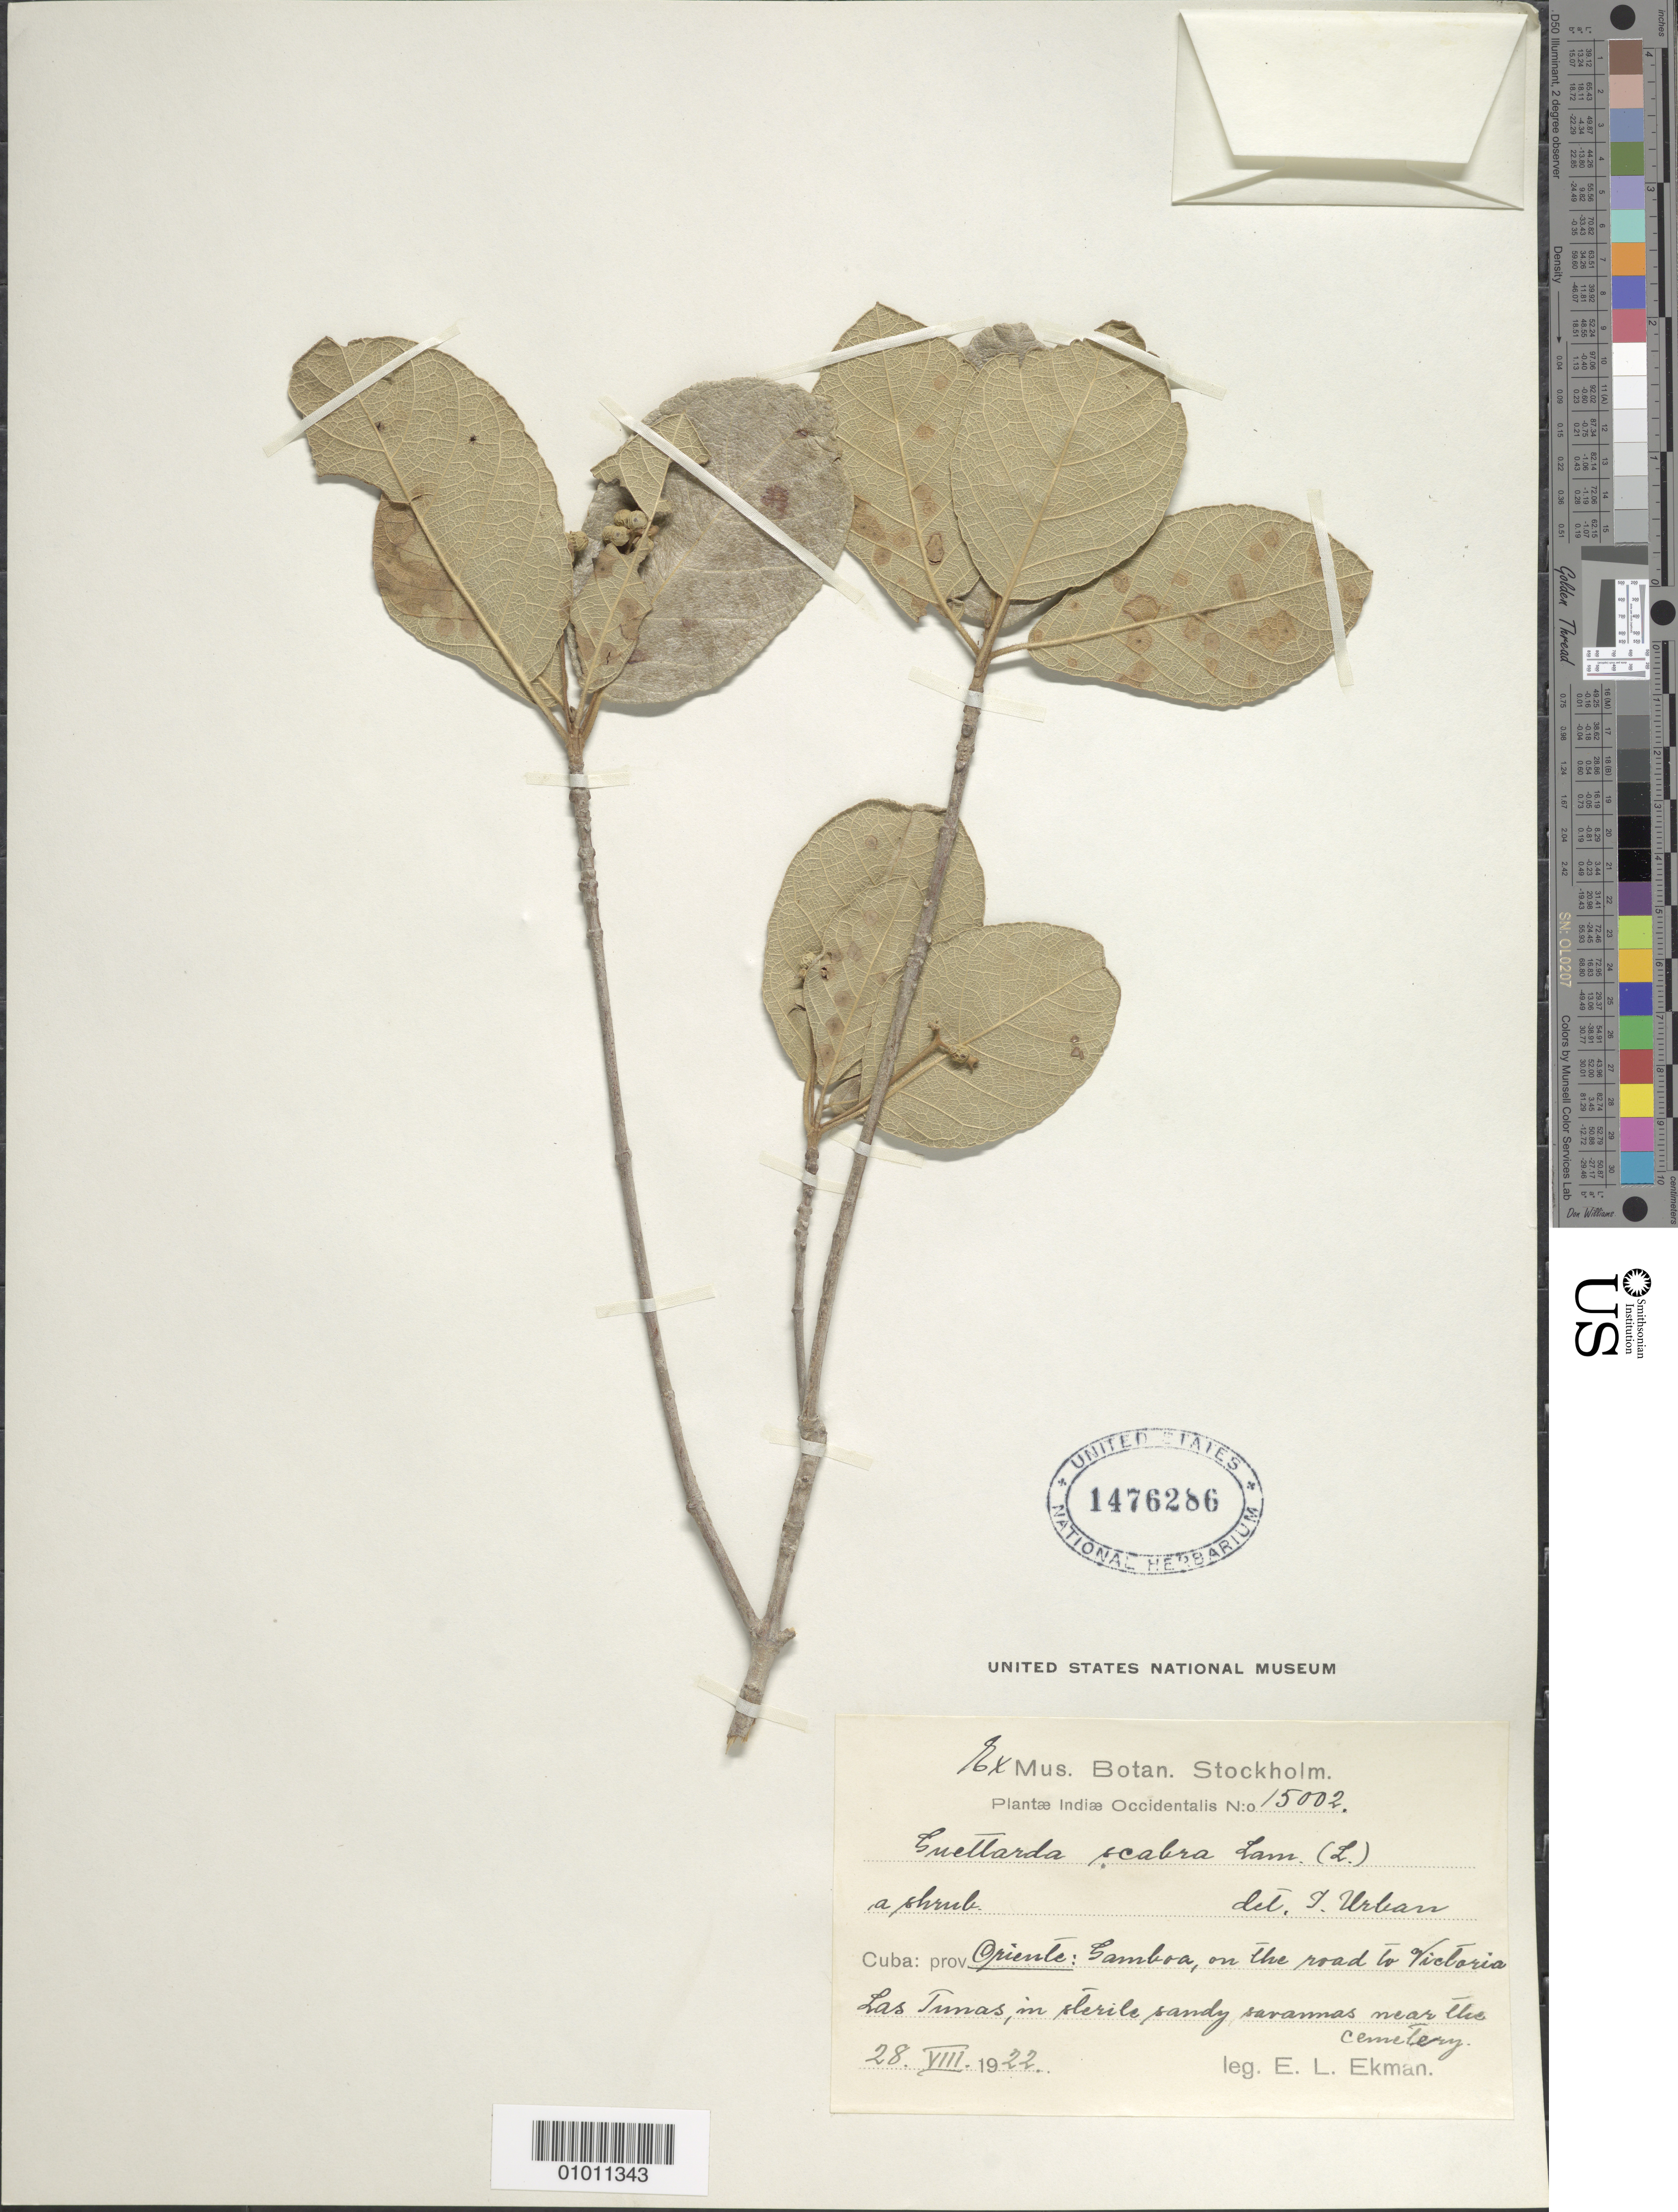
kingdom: Plantae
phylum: Tracheophyta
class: Magnoliopsida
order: Gentianales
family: Rubiaceae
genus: Guettarda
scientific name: Guettarda scabra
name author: (L.) Vent.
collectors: E. L. Ekman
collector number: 15002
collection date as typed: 28 Aug 1922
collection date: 1922-08-28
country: Cuba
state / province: Oriente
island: Cuba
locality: Jamboa, on the road to Victoria Las Tunas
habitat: In sterile, sandy savannas near the cemetery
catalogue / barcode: US 1476286